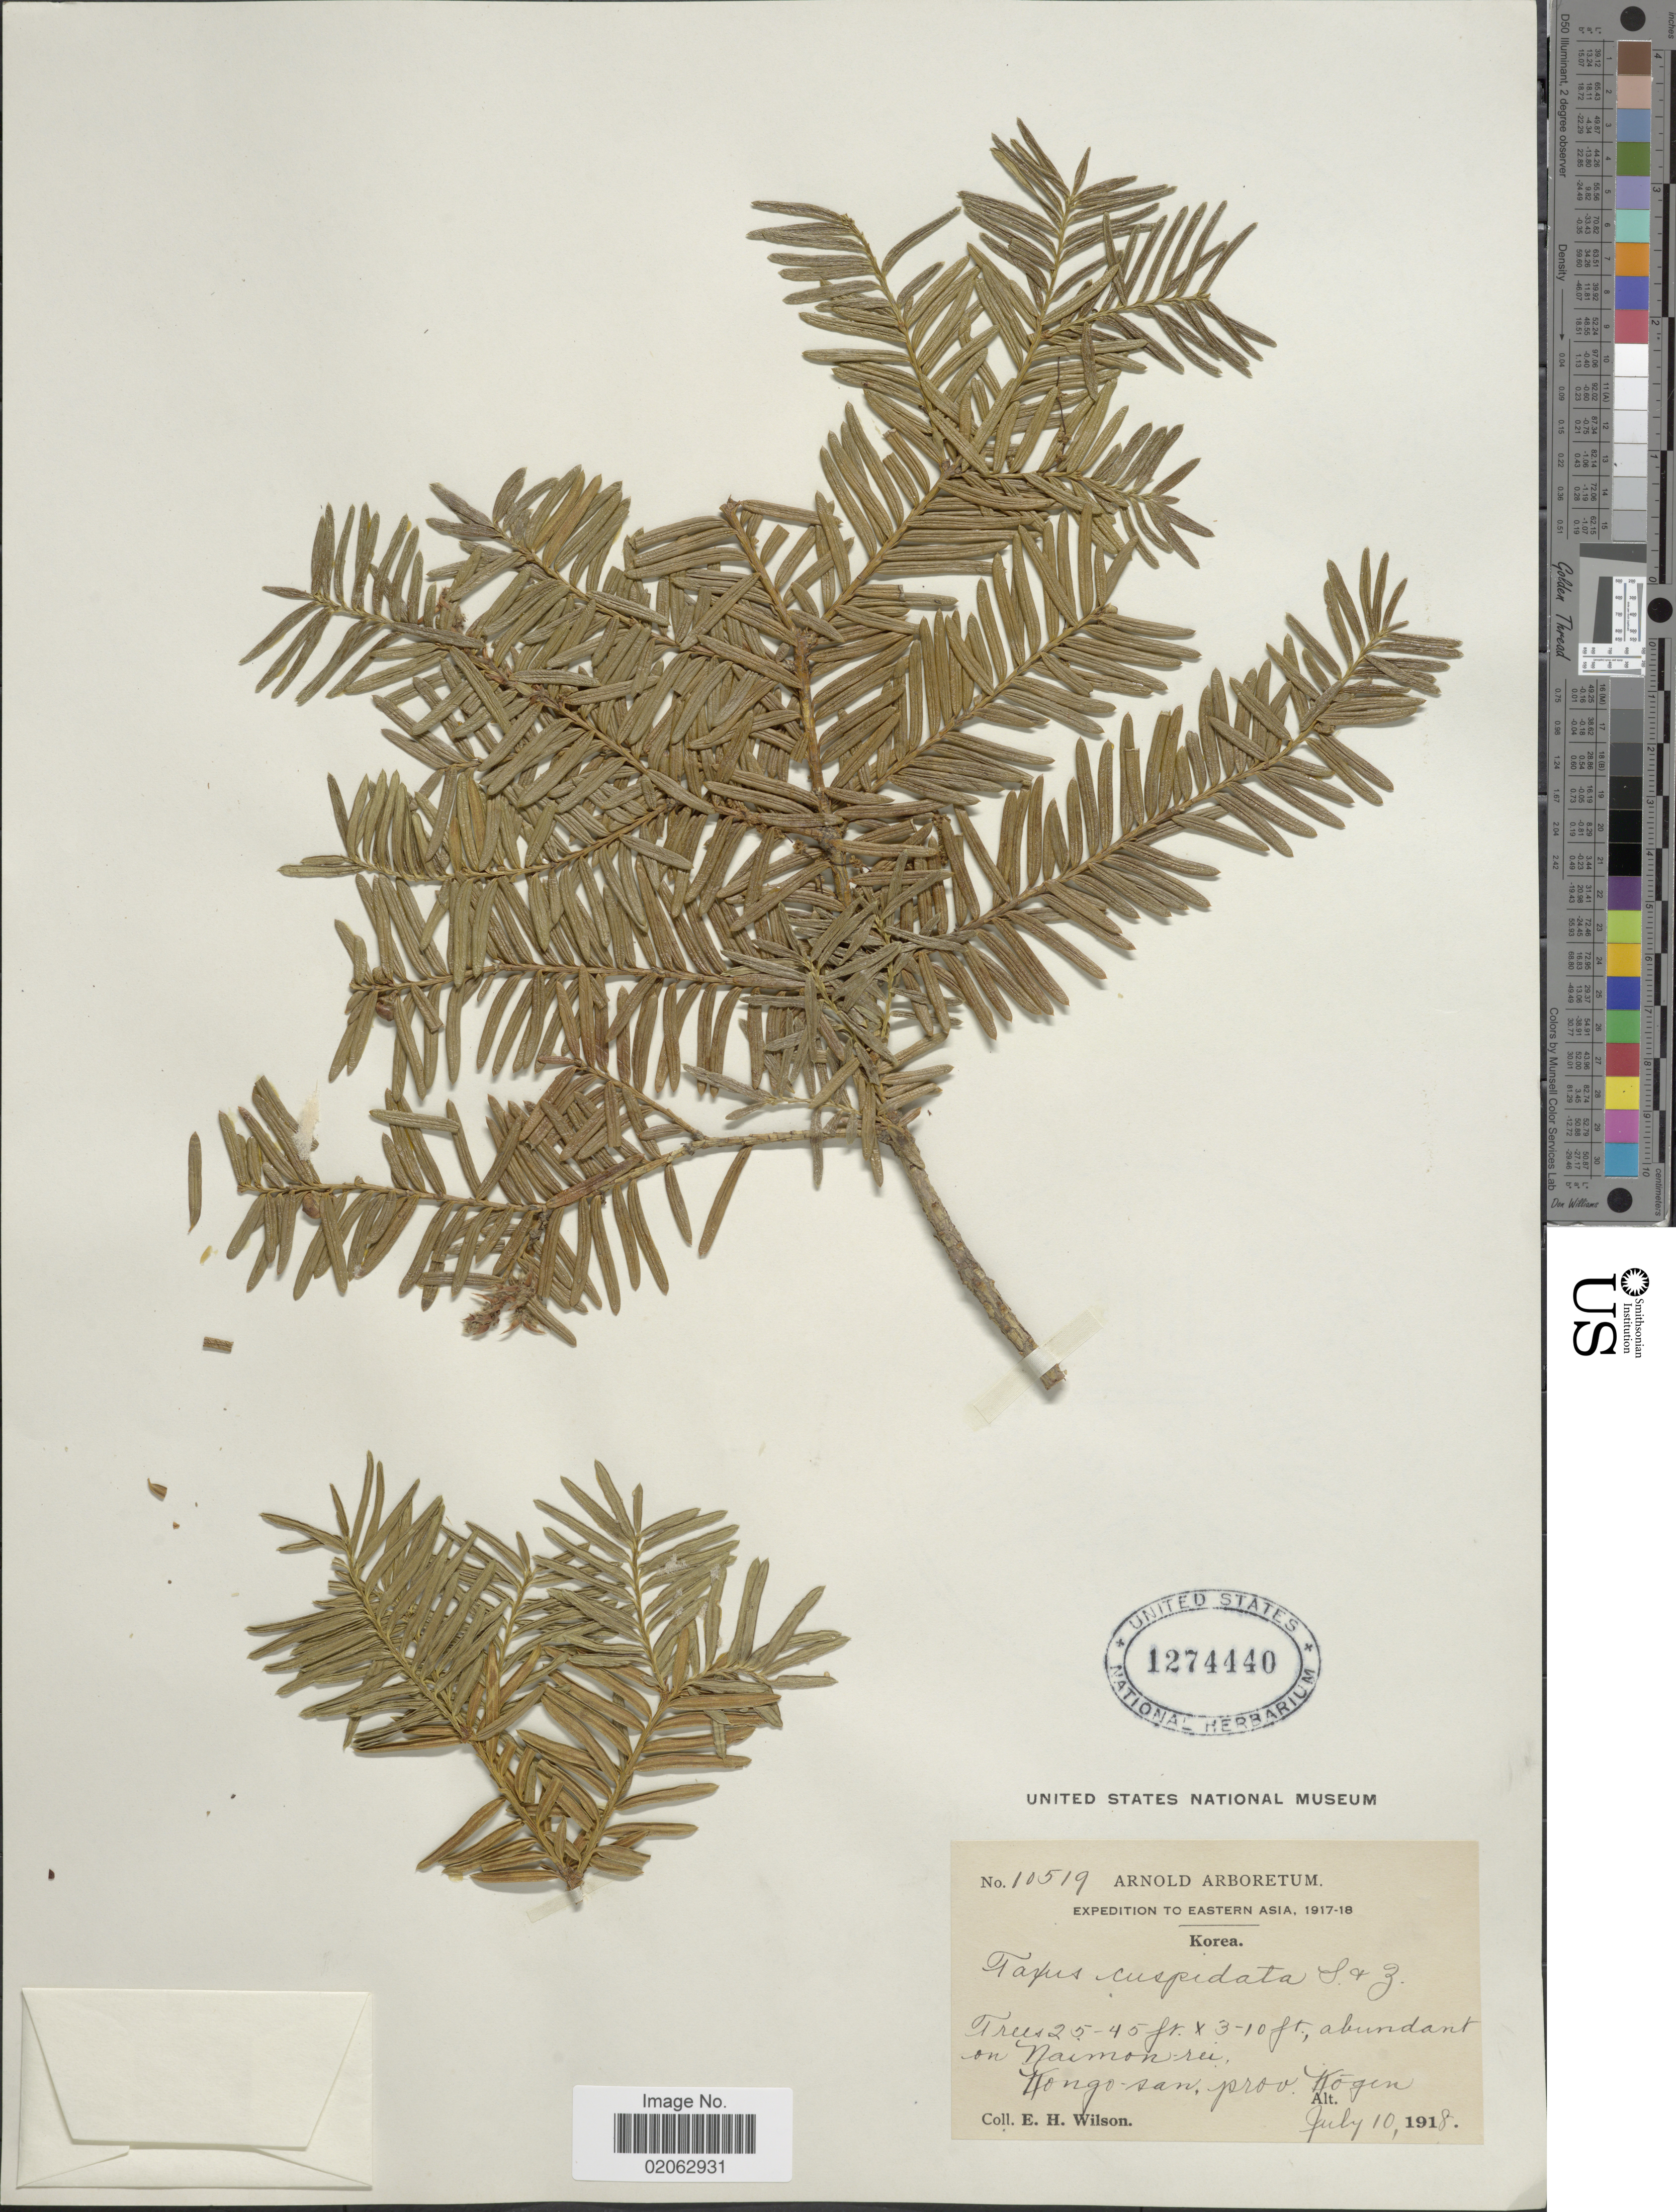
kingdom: Plantae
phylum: Tracheophyta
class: Pinopsida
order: Pinales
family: Taxaceae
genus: Taxus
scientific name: Taxus cuspidata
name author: Siebert & Zucc.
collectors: E. Wilson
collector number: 10519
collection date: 1918-07-10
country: North Korea / South Korea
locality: Abundant on Naimon-rei, Kongo-san, prov. Kogen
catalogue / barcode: US 1274440